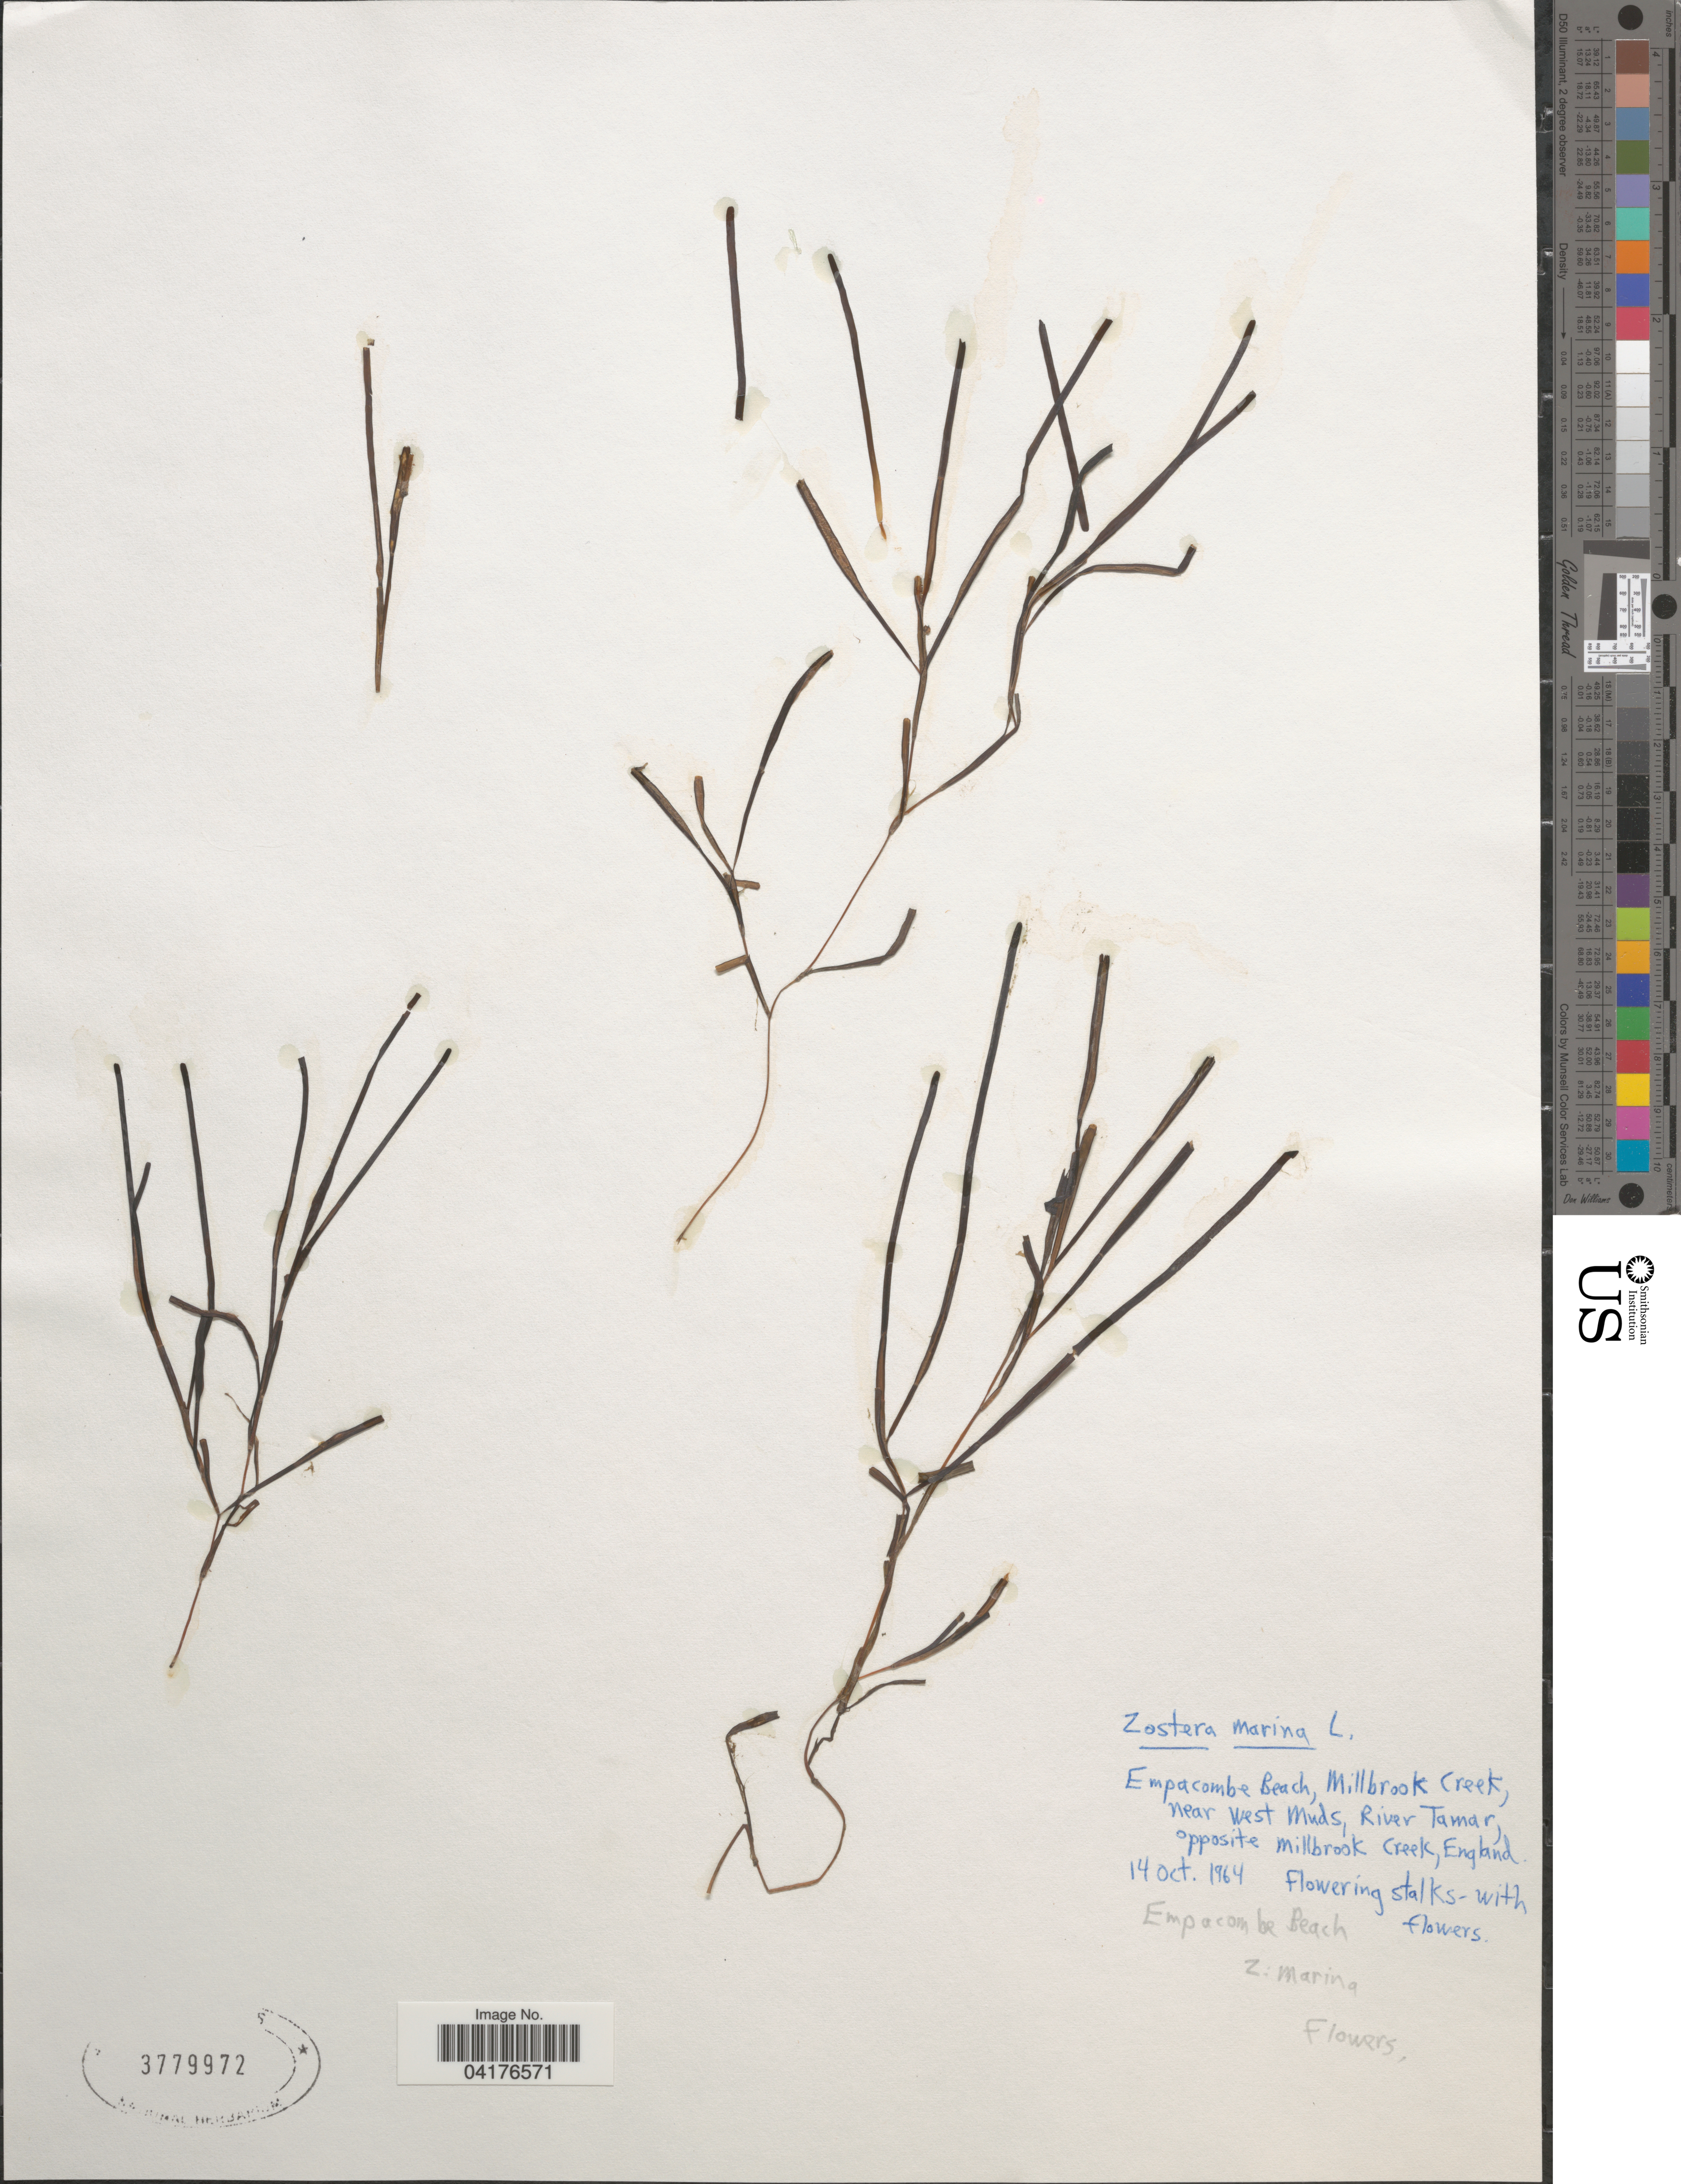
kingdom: Plantae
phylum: Tracheophyta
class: Liliopsida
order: Alismatales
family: Zosteraceae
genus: Zostera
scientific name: Zostera marina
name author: L.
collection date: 1964-10-14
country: United Kingdom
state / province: England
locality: Empacombe Beach, Millbrook Creek, near West Muds, River Tamar, opposite Millbrook Creek.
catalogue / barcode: US 3779972